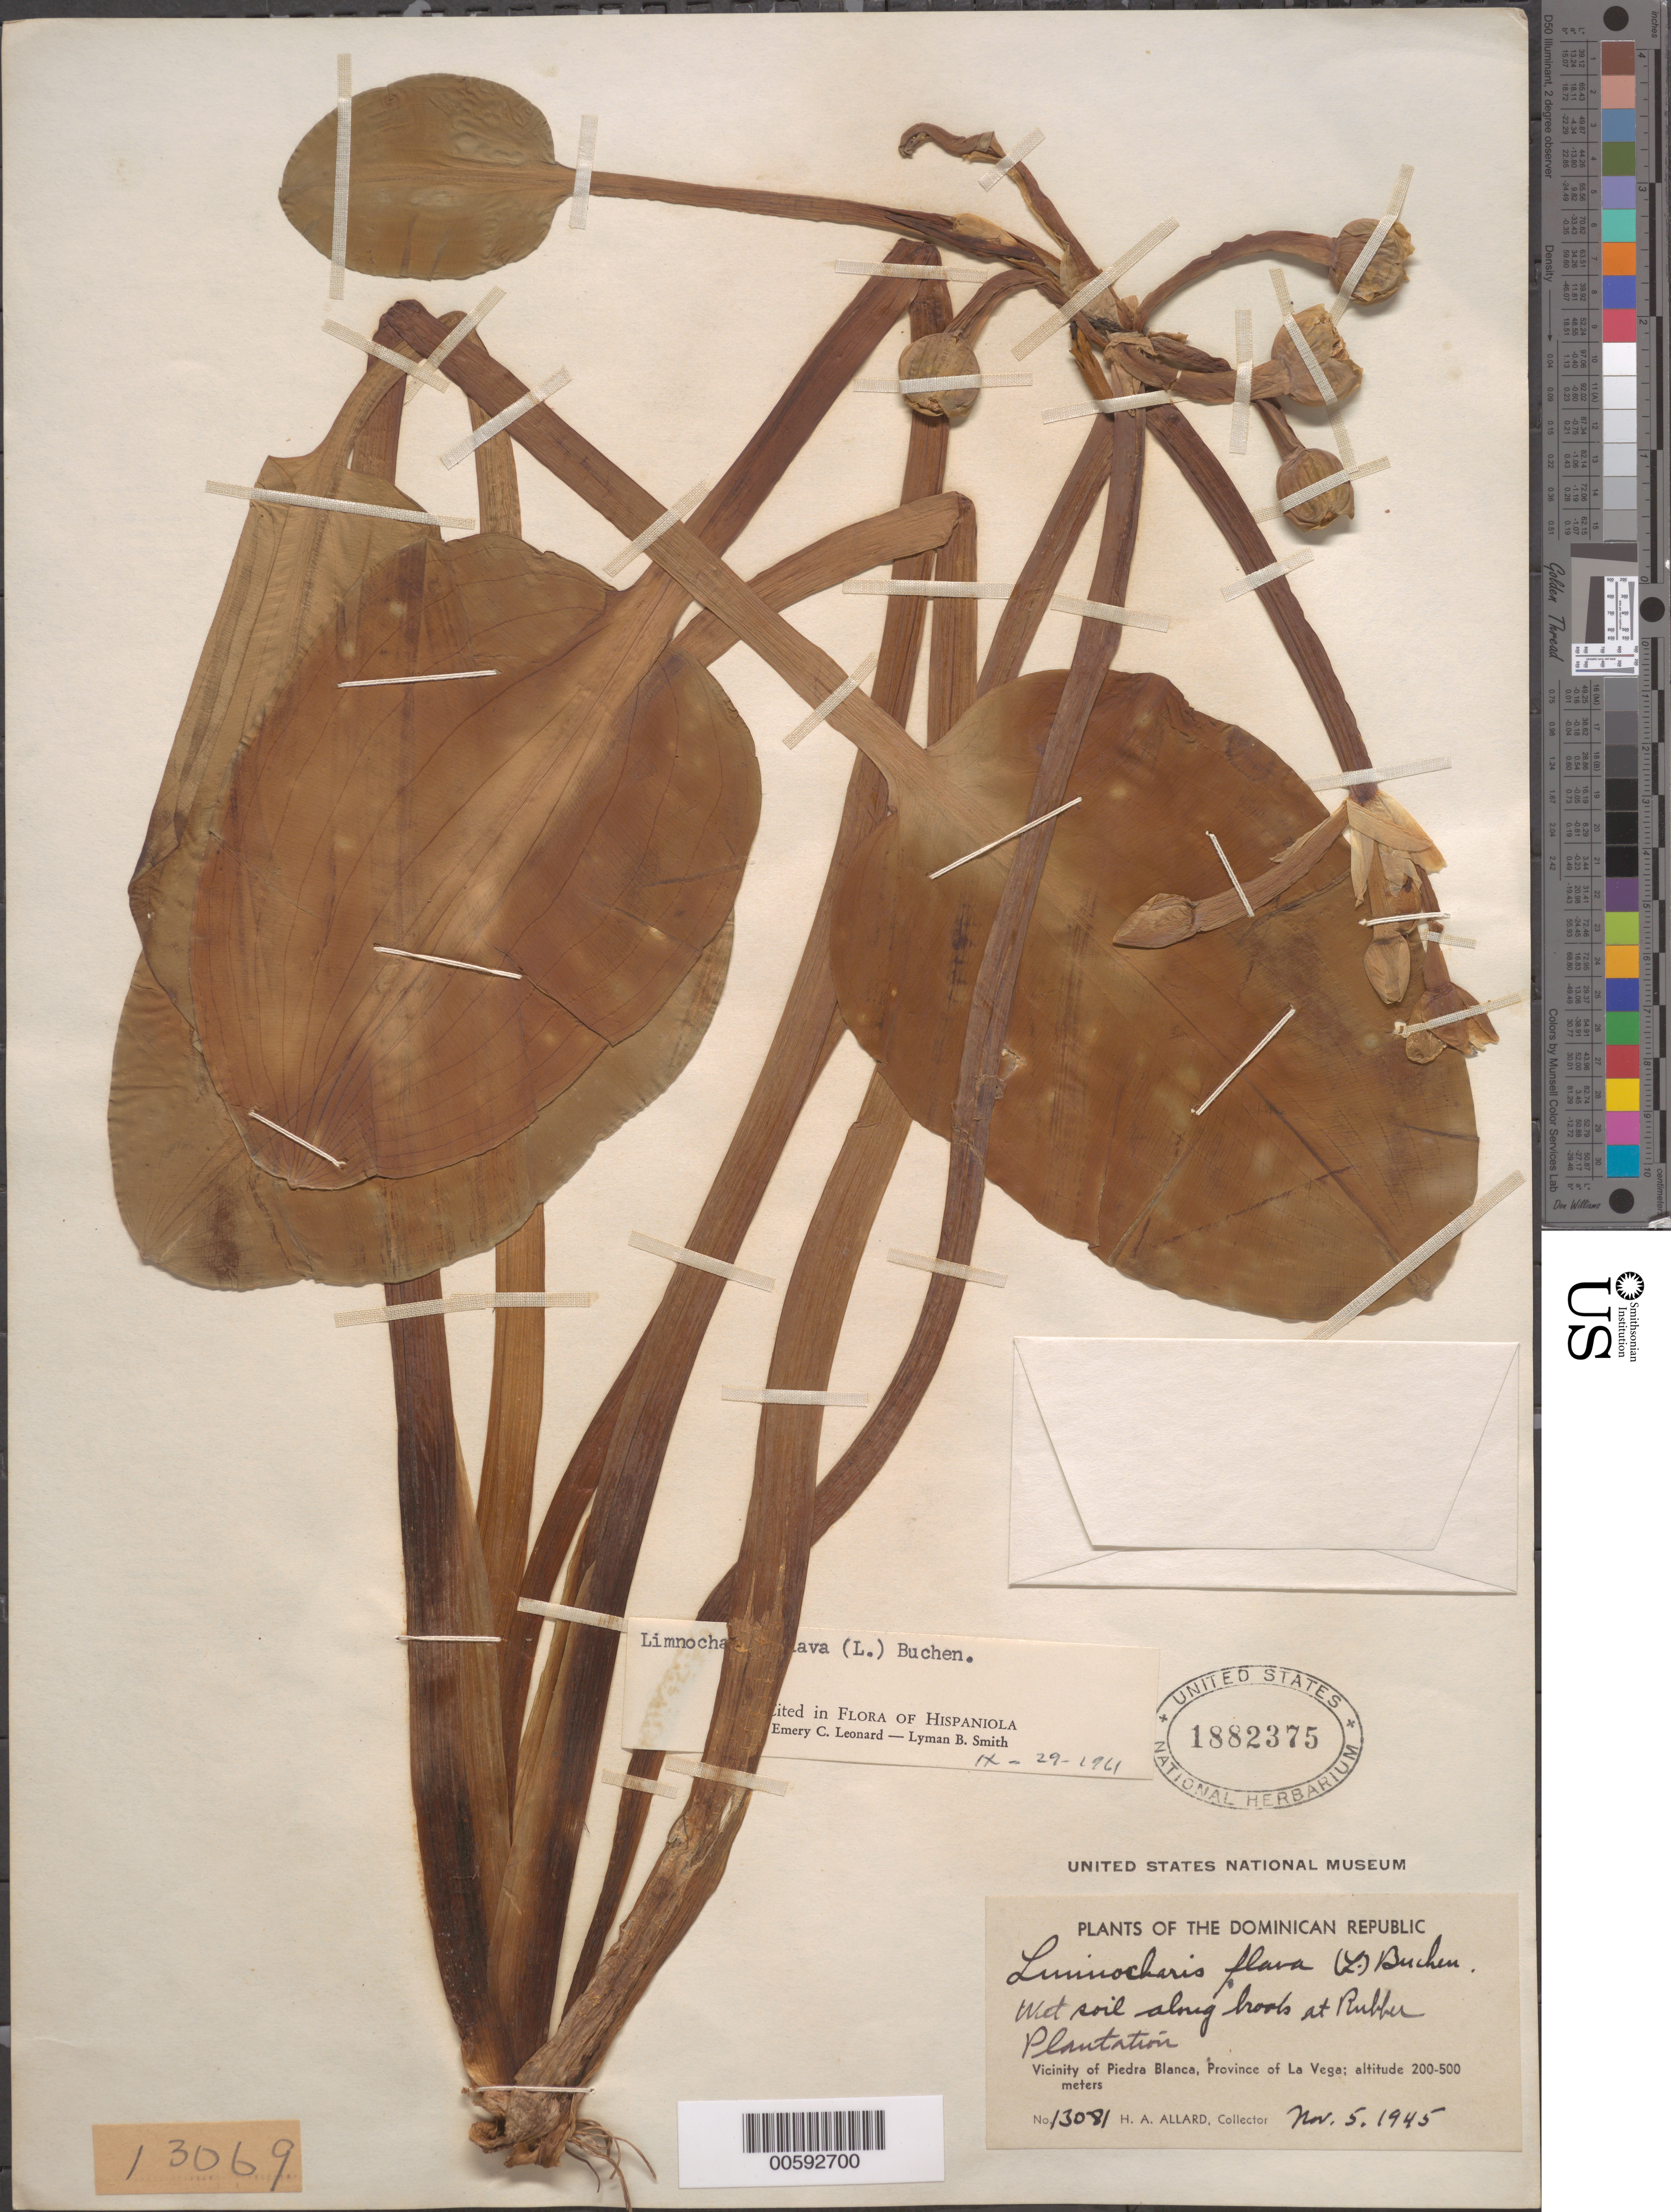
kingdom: Plantae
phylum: Tracheophyta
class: Liliopsida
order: Alismatales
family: Alismataceae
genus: Limnocharis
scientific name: Limnocharis flava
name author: (L.) Buchenau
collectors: H. A. Allard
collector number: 13081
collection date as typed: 05 Nov 1945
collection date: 1945-11-05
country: Dominican Republic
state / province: La Vega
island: Hispaniola Island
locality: Piedra Blanca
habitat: wet soil along shrub at rubber plantation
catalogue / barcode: US 1882375